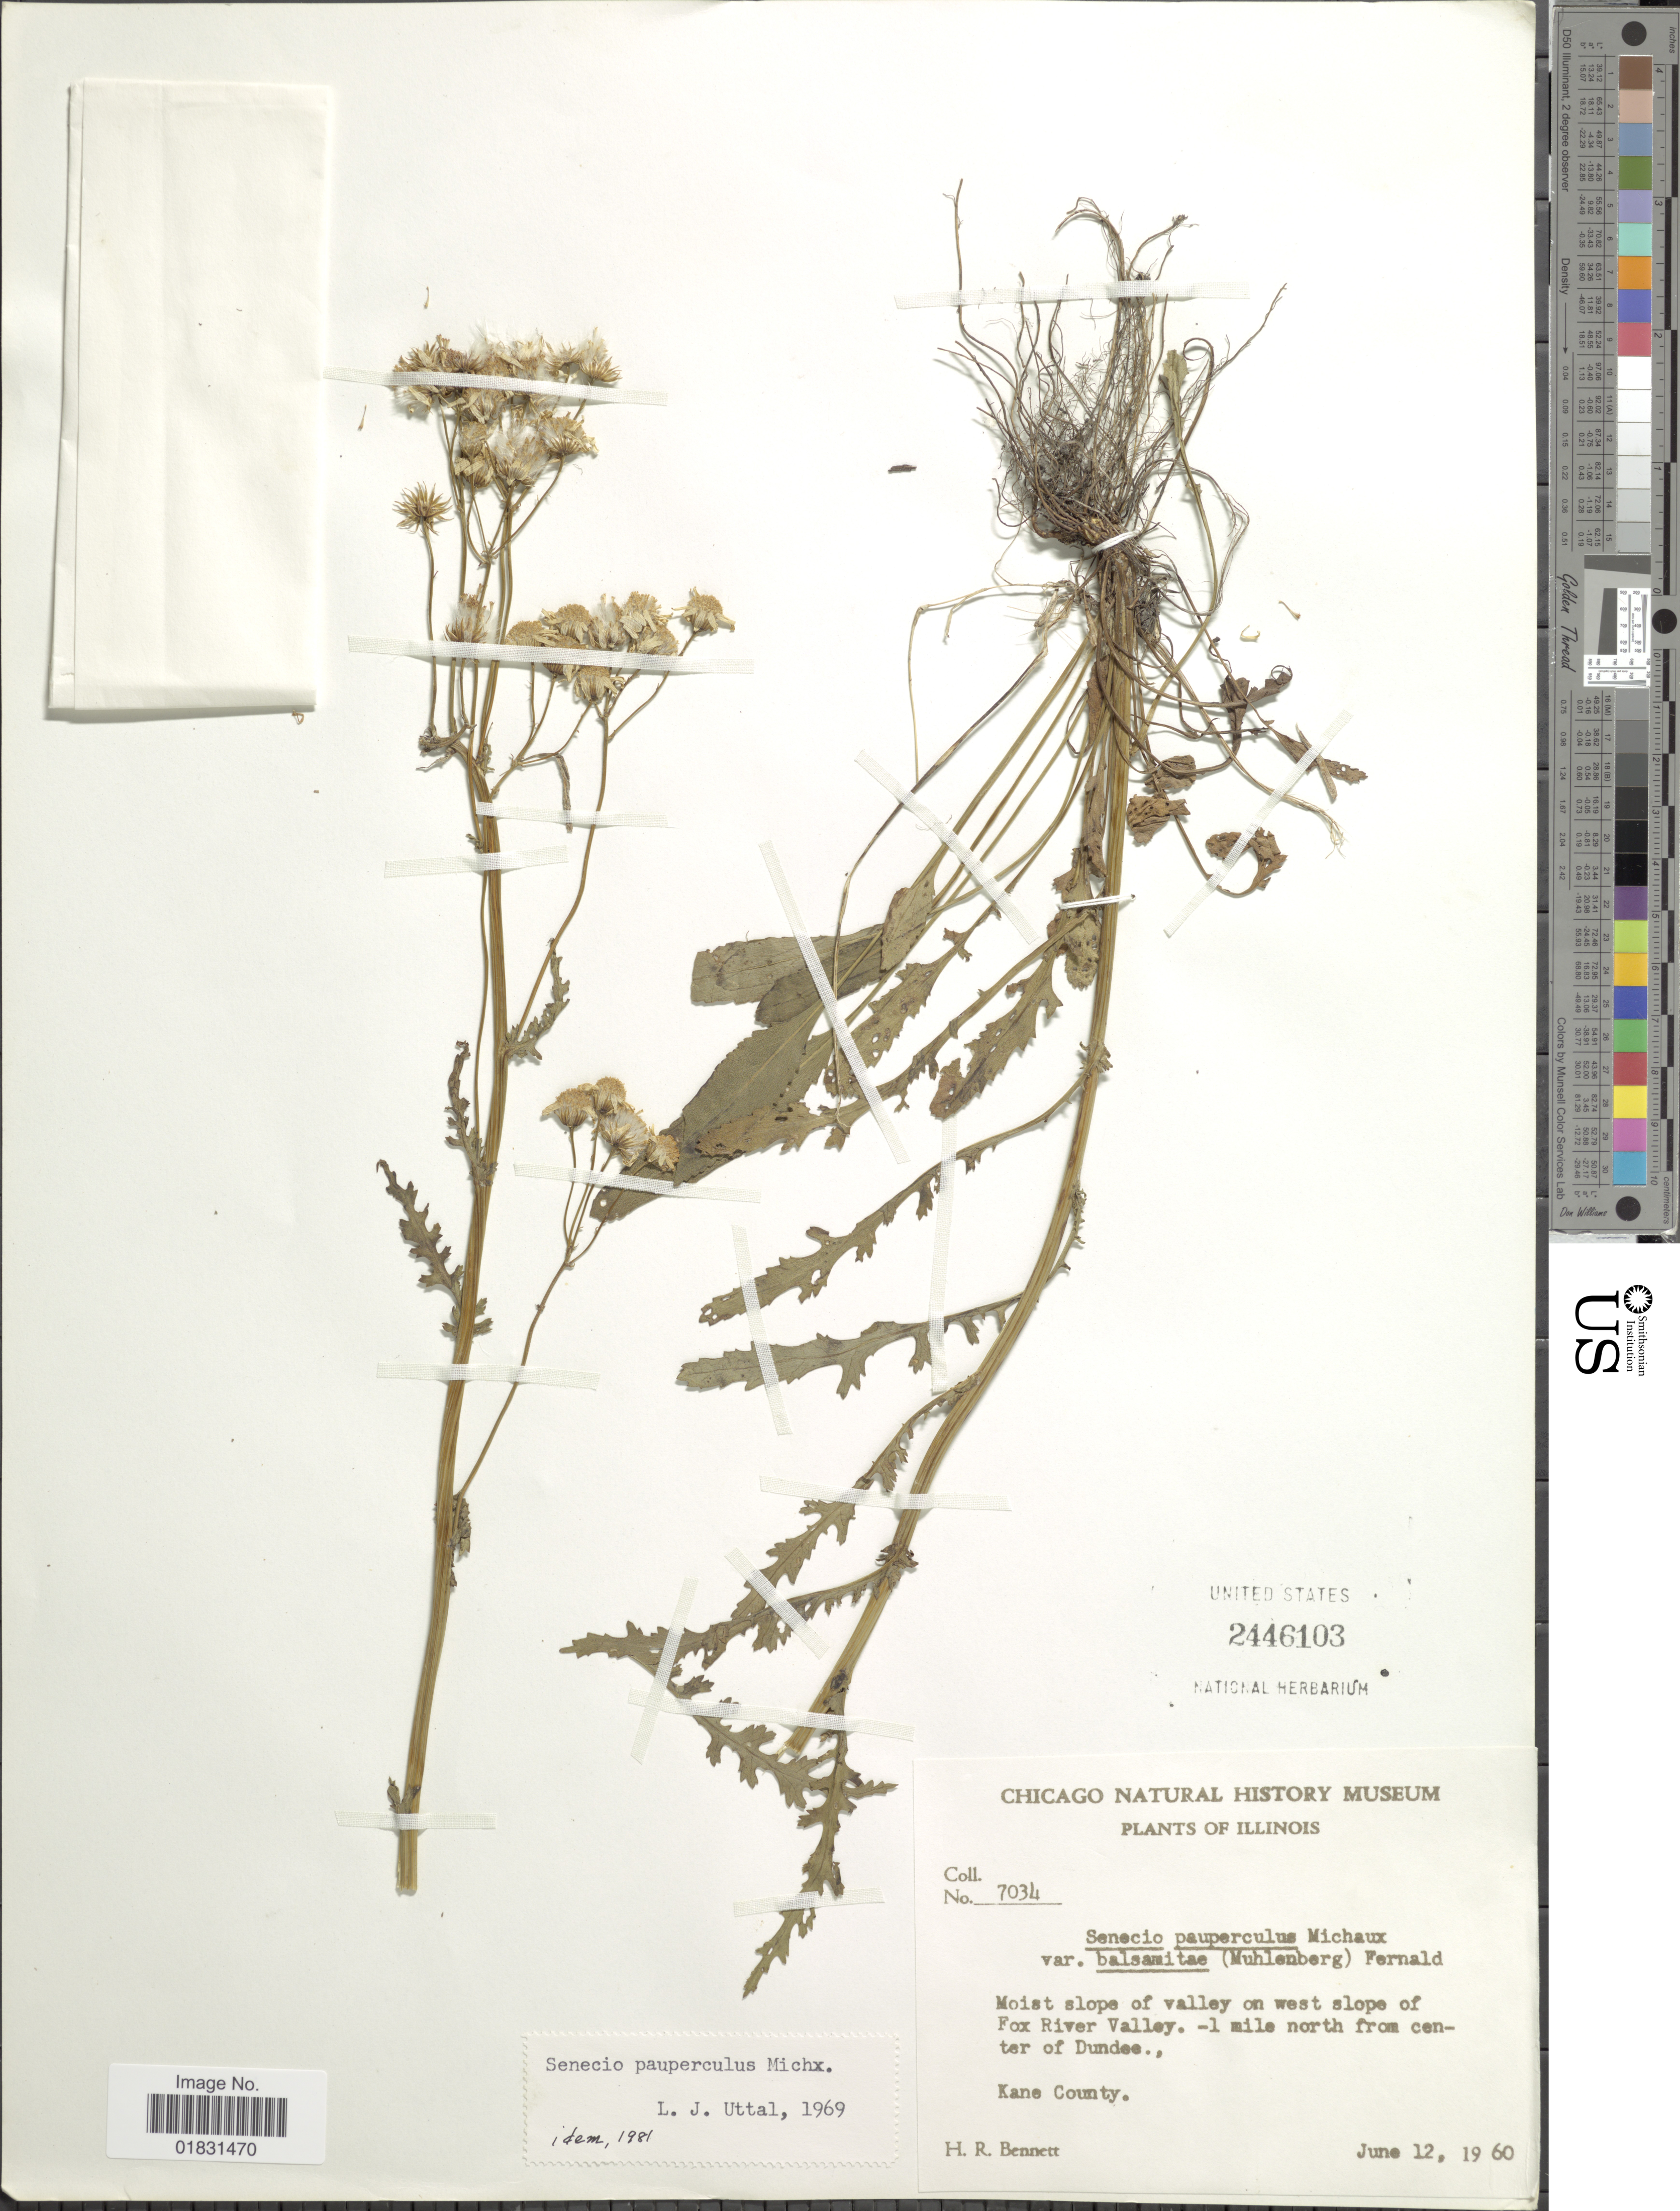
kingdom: Plantae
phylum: Tracheophyta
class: Magnoliopsida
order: Asterales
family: Asteraceae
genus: Packera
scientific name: Packera paupercula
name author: (Michx.) Á. Löve & D. Löve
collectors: H. R. Bennett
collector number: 7034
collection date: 1960-06-12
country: United States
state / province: Illinois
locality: Moist slope of valley on west slope of Fox river Valley. -1 mile north from center of Dundee., Kane County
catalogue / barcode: US 2446103